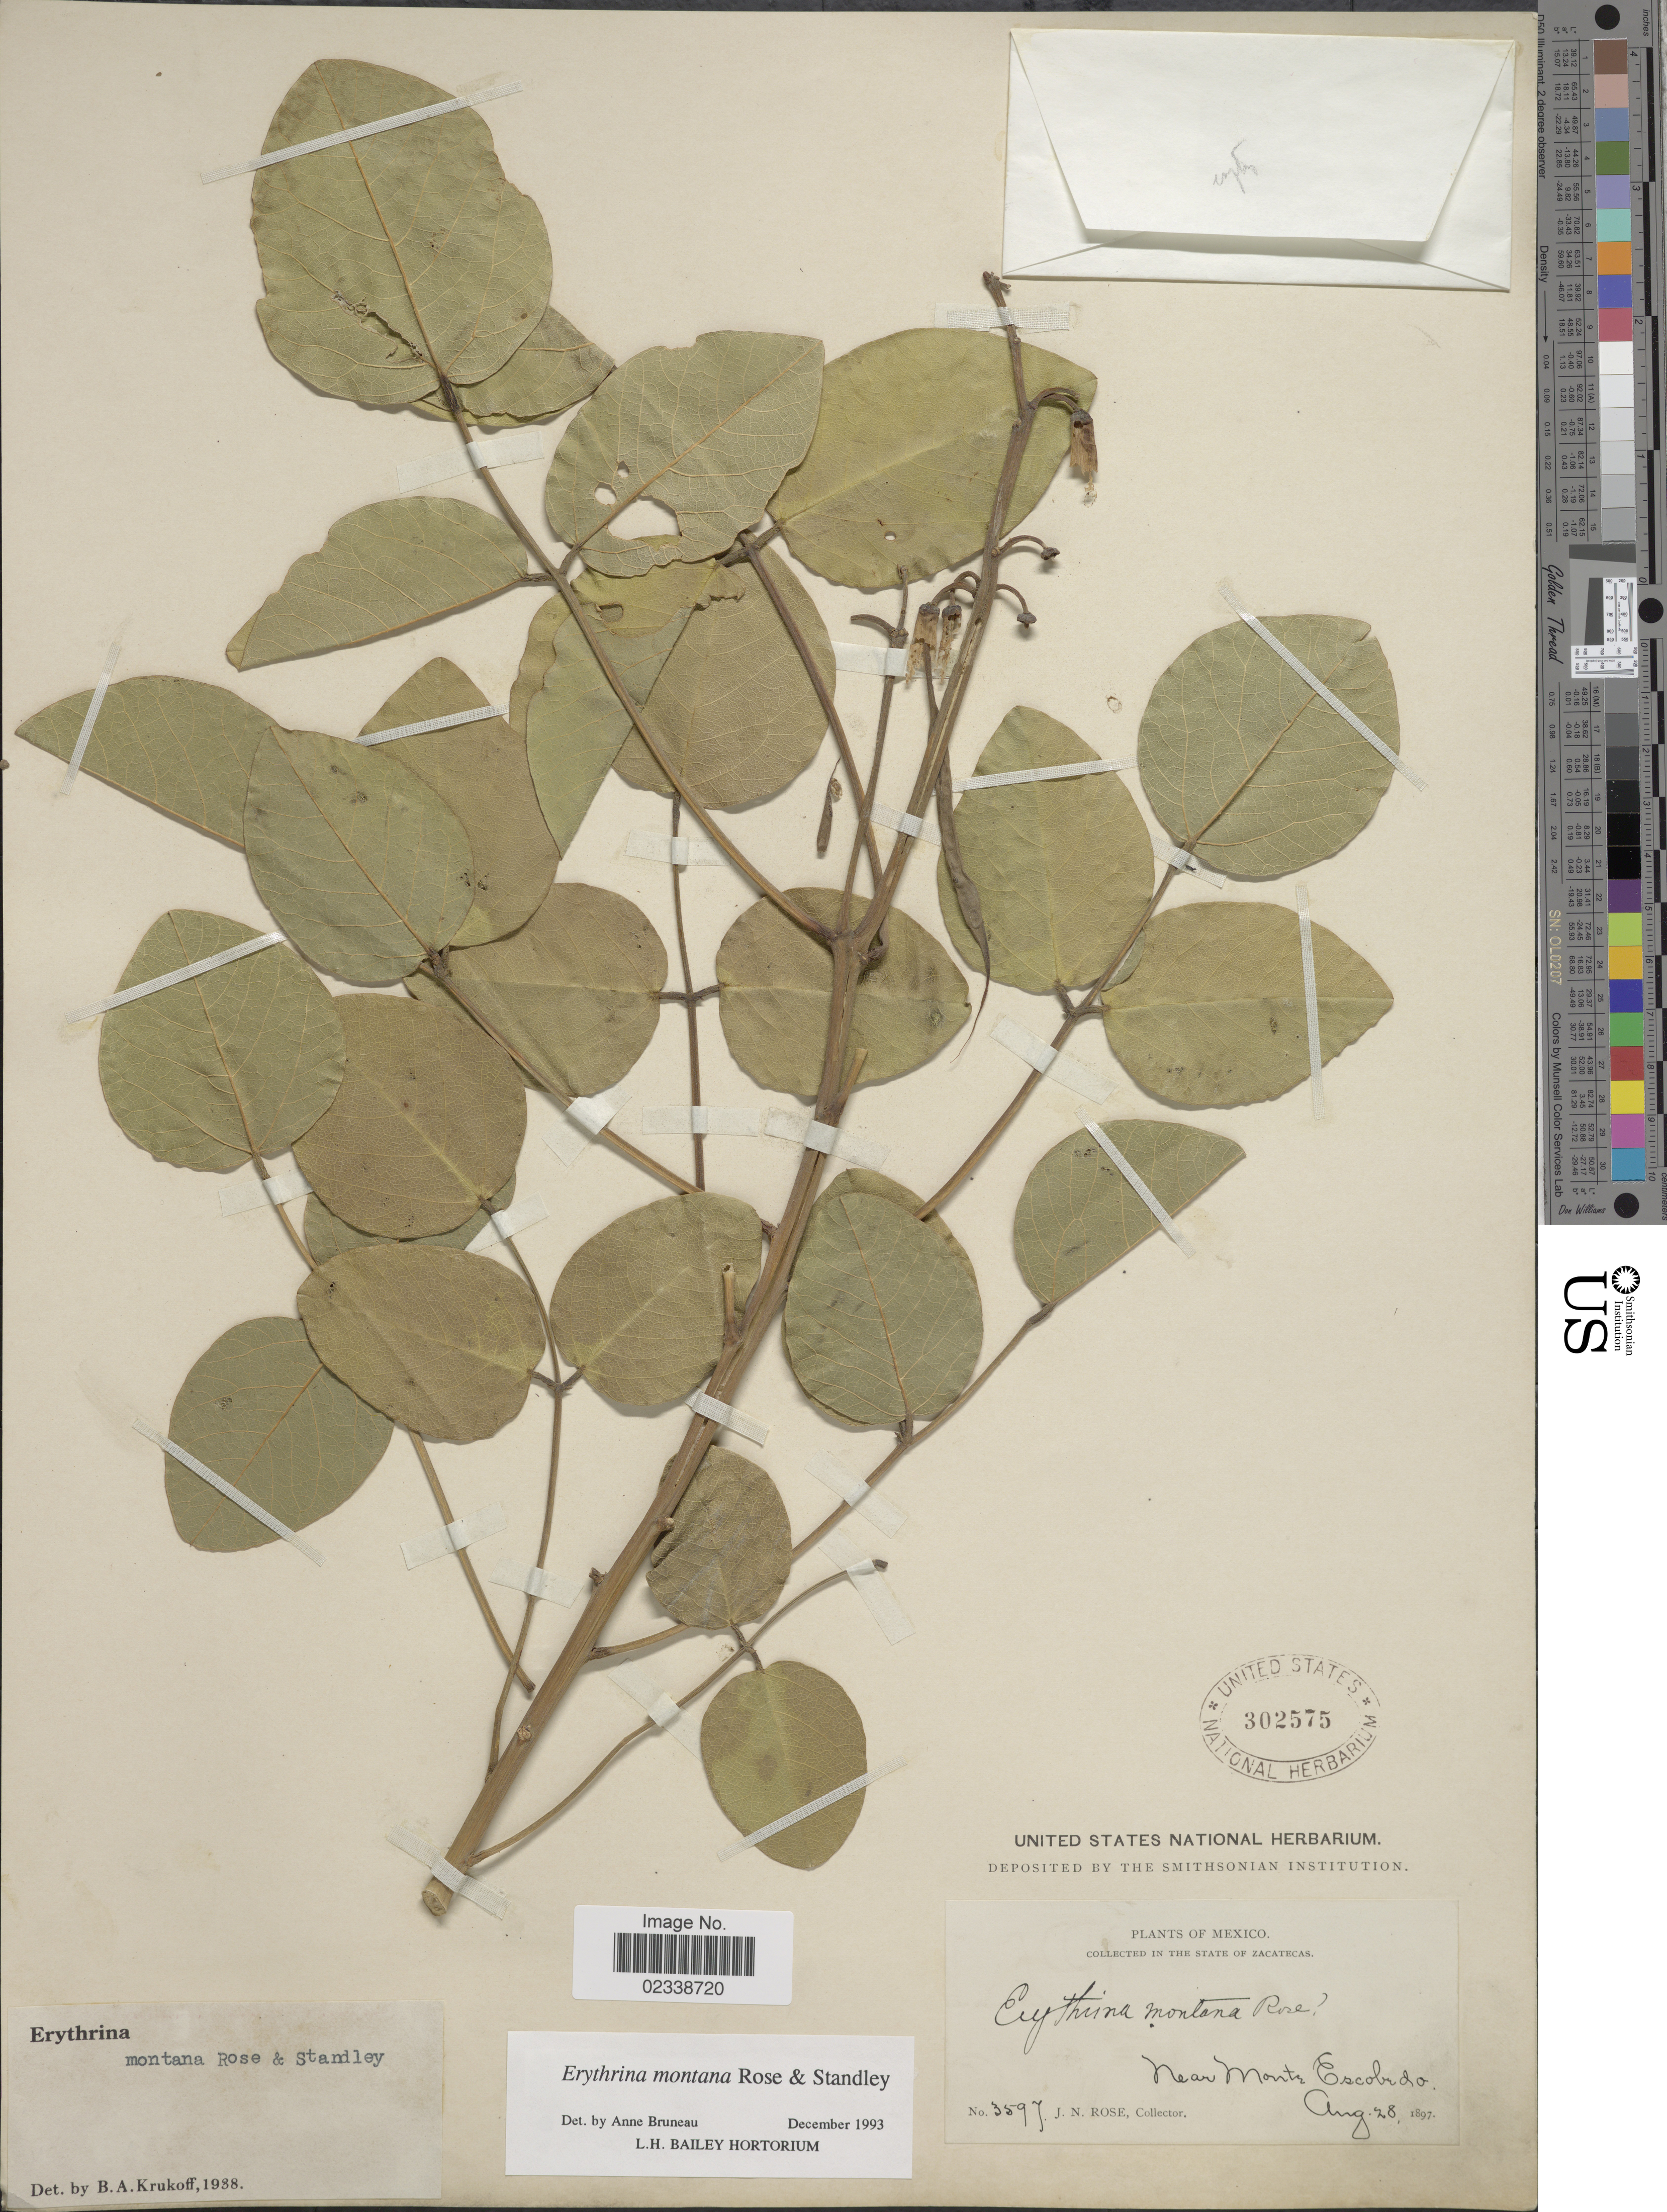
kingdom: Plantae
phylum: Tracheophyta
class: Magnoliopsida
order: Fabales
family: Fabaceae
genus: Erythrina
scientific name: Erythrina montana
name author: Rose & Standl.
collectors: J. N. Rose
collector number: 3597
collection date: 1897-08-28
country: Mexico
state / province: Zacatecas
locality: Near Monte Escobedo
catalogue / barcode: US 302575